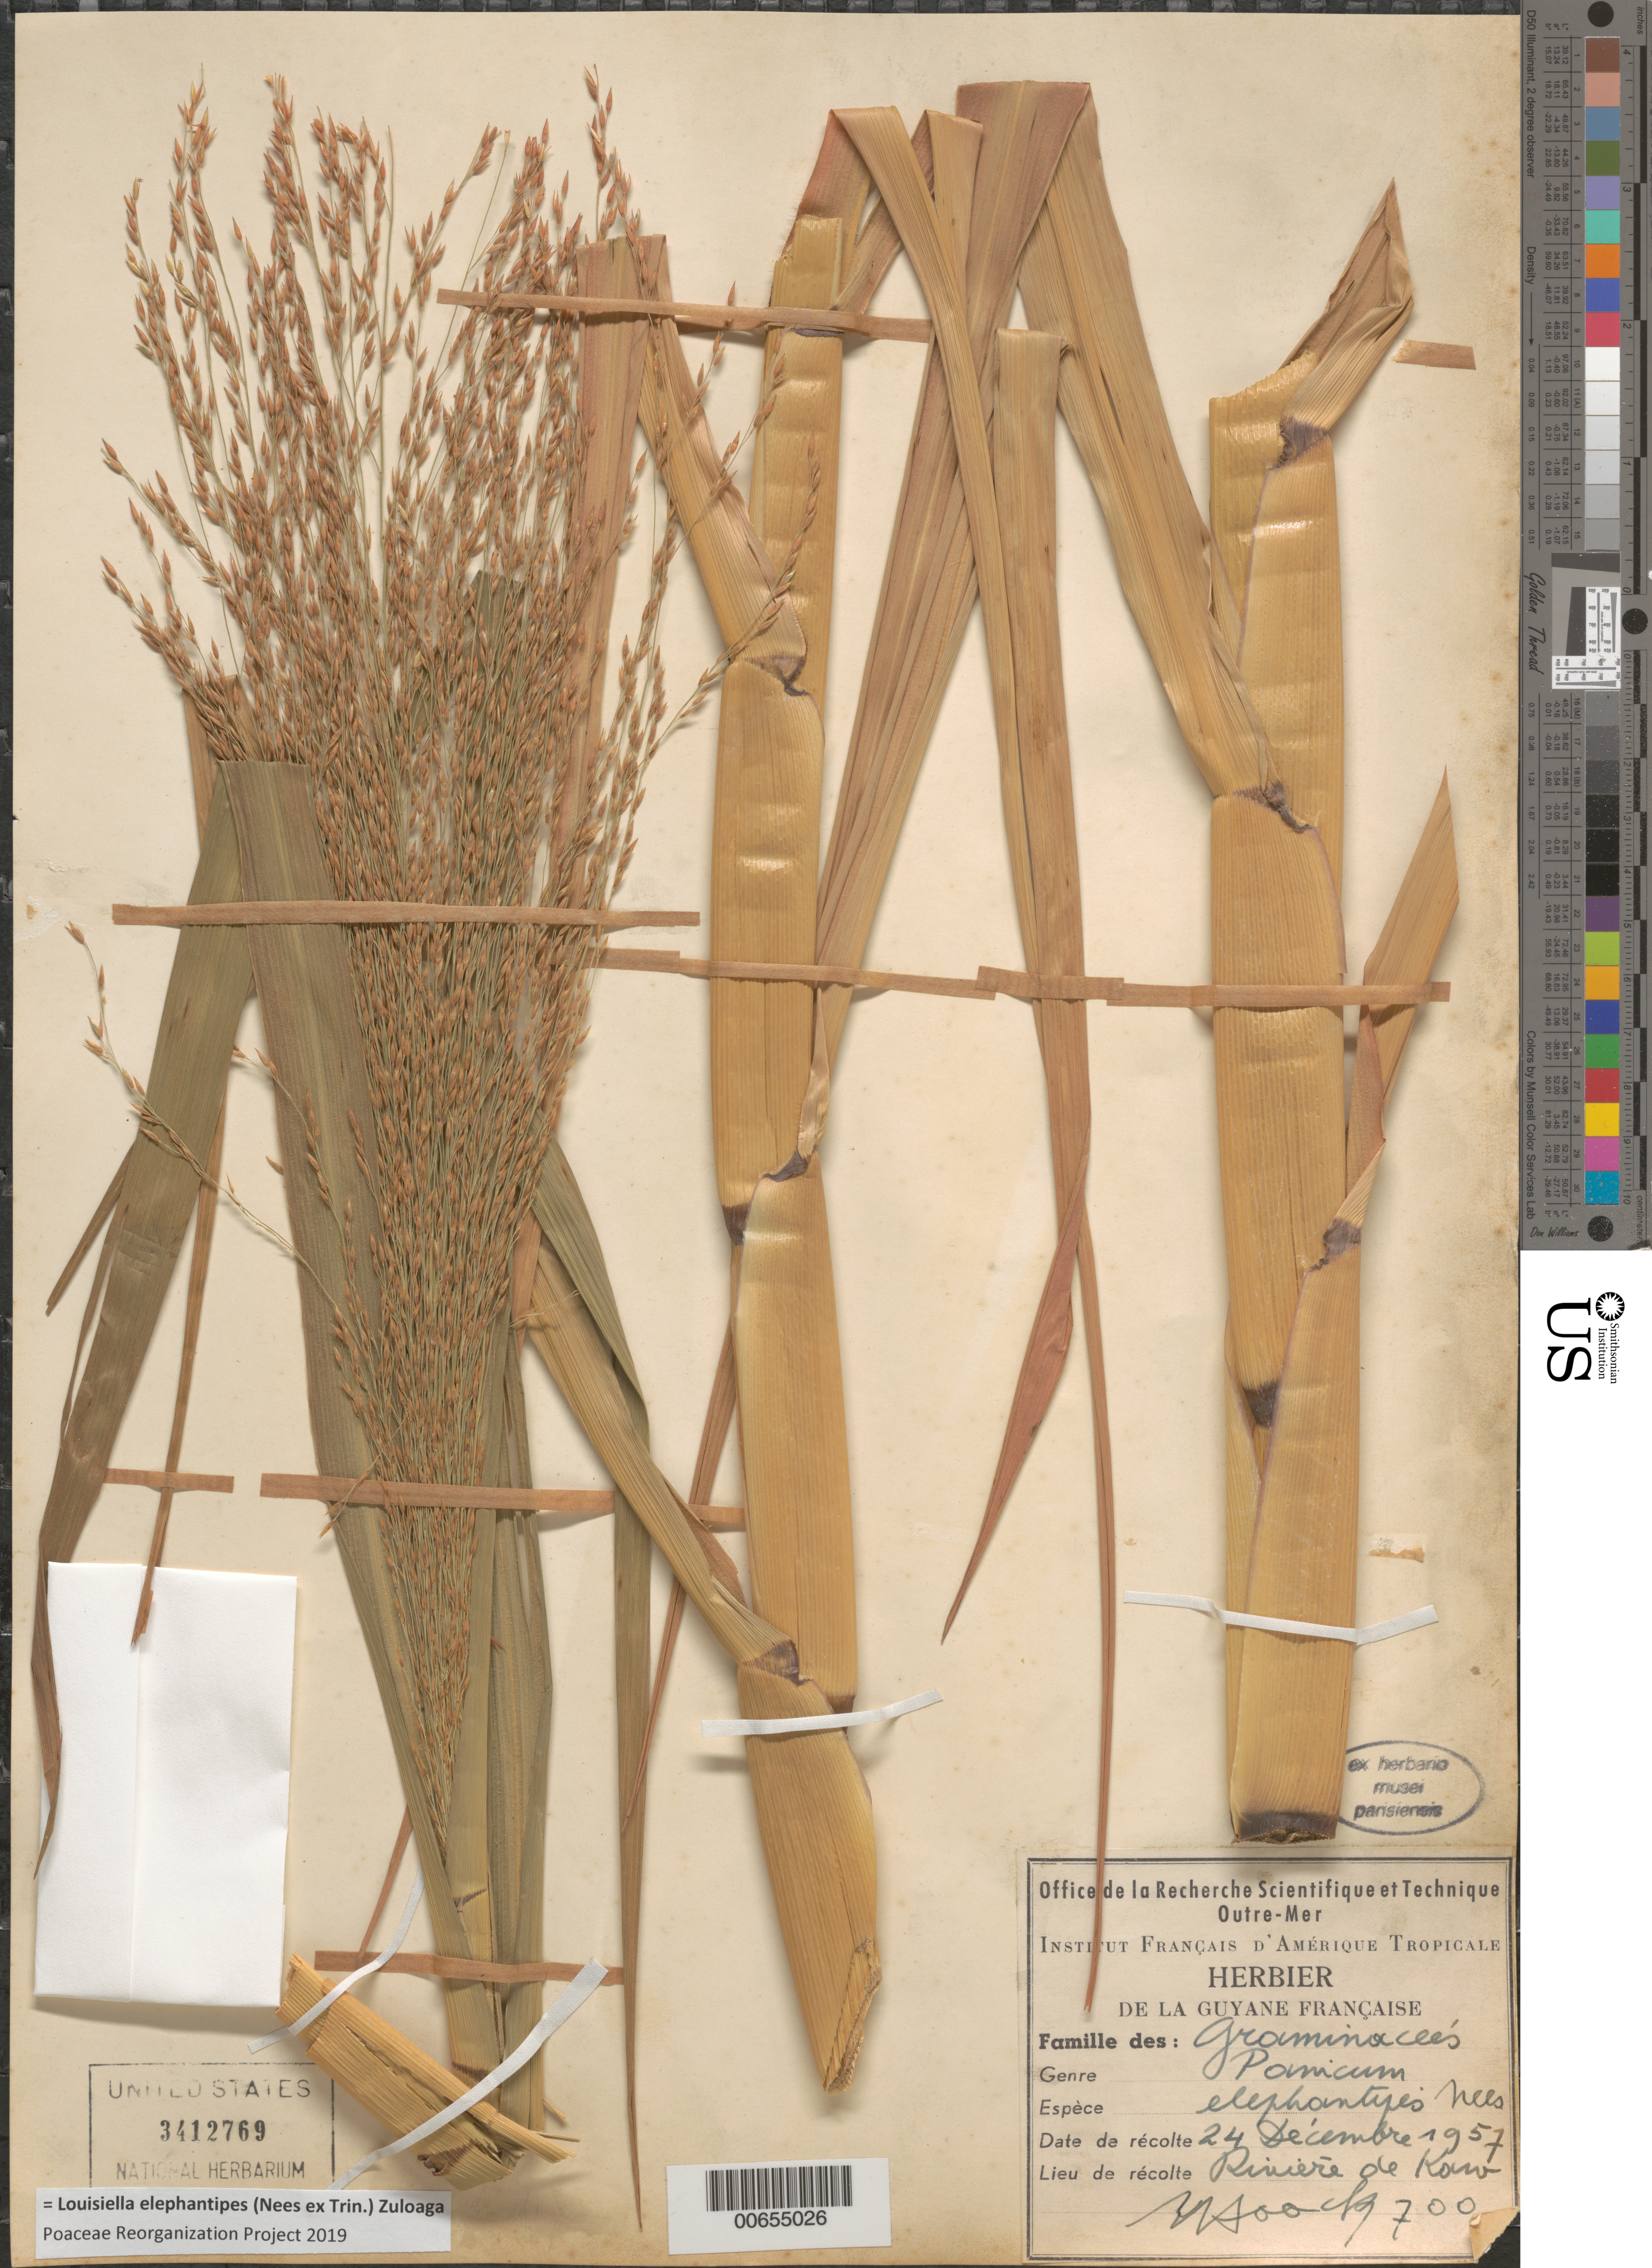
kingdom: Plantae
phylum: Tracheophyta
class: Liliopsida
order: Poales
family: Poaceae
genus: Louisiella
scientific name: Louisiella elephantipes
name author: (Nees ex Trin.) Zuloaga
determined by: Poaceae Reorganization Project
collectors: J. Hoock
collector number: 700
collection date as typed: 24-Dec-57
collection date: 1957-12-24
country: French Guiana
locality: Rivière de Koru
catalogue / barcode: US 3412769